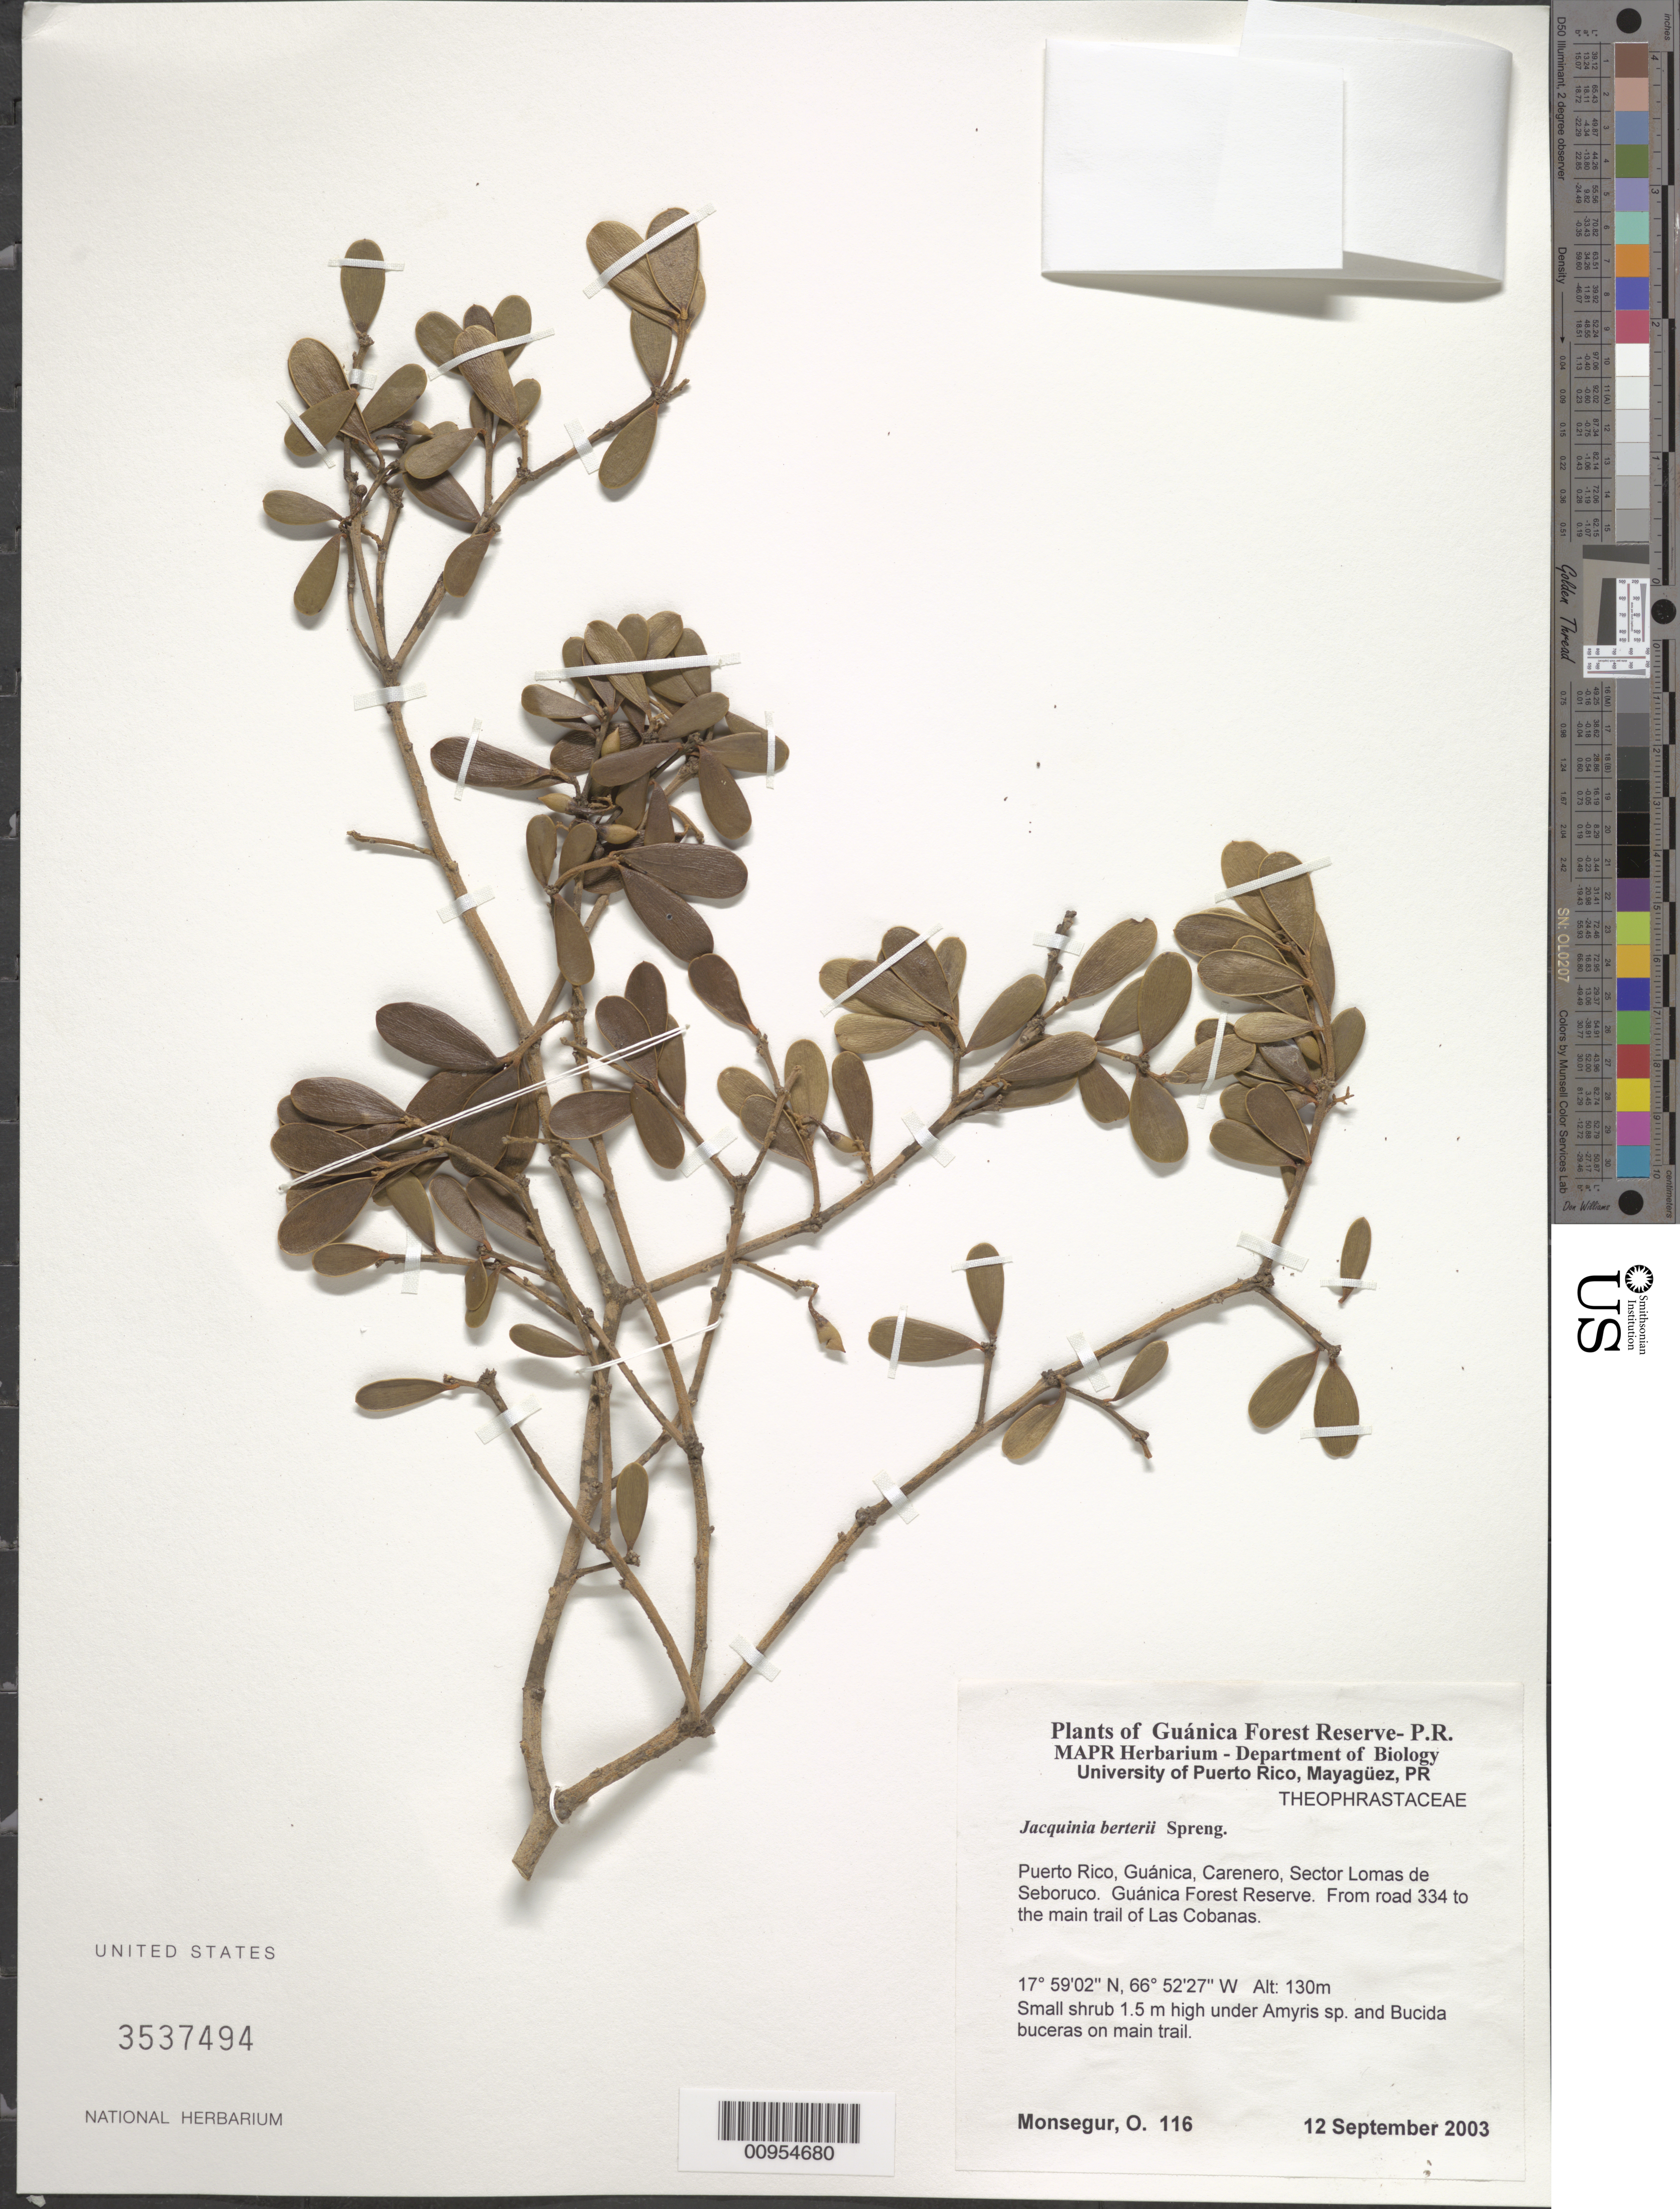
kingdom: Plantae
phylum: Tracheophyta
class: Magnoliopsida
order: Ericales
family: Primulaceae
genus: Jacquinia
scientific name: Jacquinia berteroi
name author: Spreng.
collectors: O. Monsegur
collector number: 116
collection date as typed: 12 Sep 2003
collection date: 2003-09-12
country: Puerto Rico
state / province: Guánica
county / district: Carenero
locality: Sector Lomas de Seboruco. Guánica Forest Reserve. From road 334 to the main trail of Las Cobanas.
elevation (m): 130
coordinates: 17.59022, 66.52271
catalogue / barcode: US 3537494